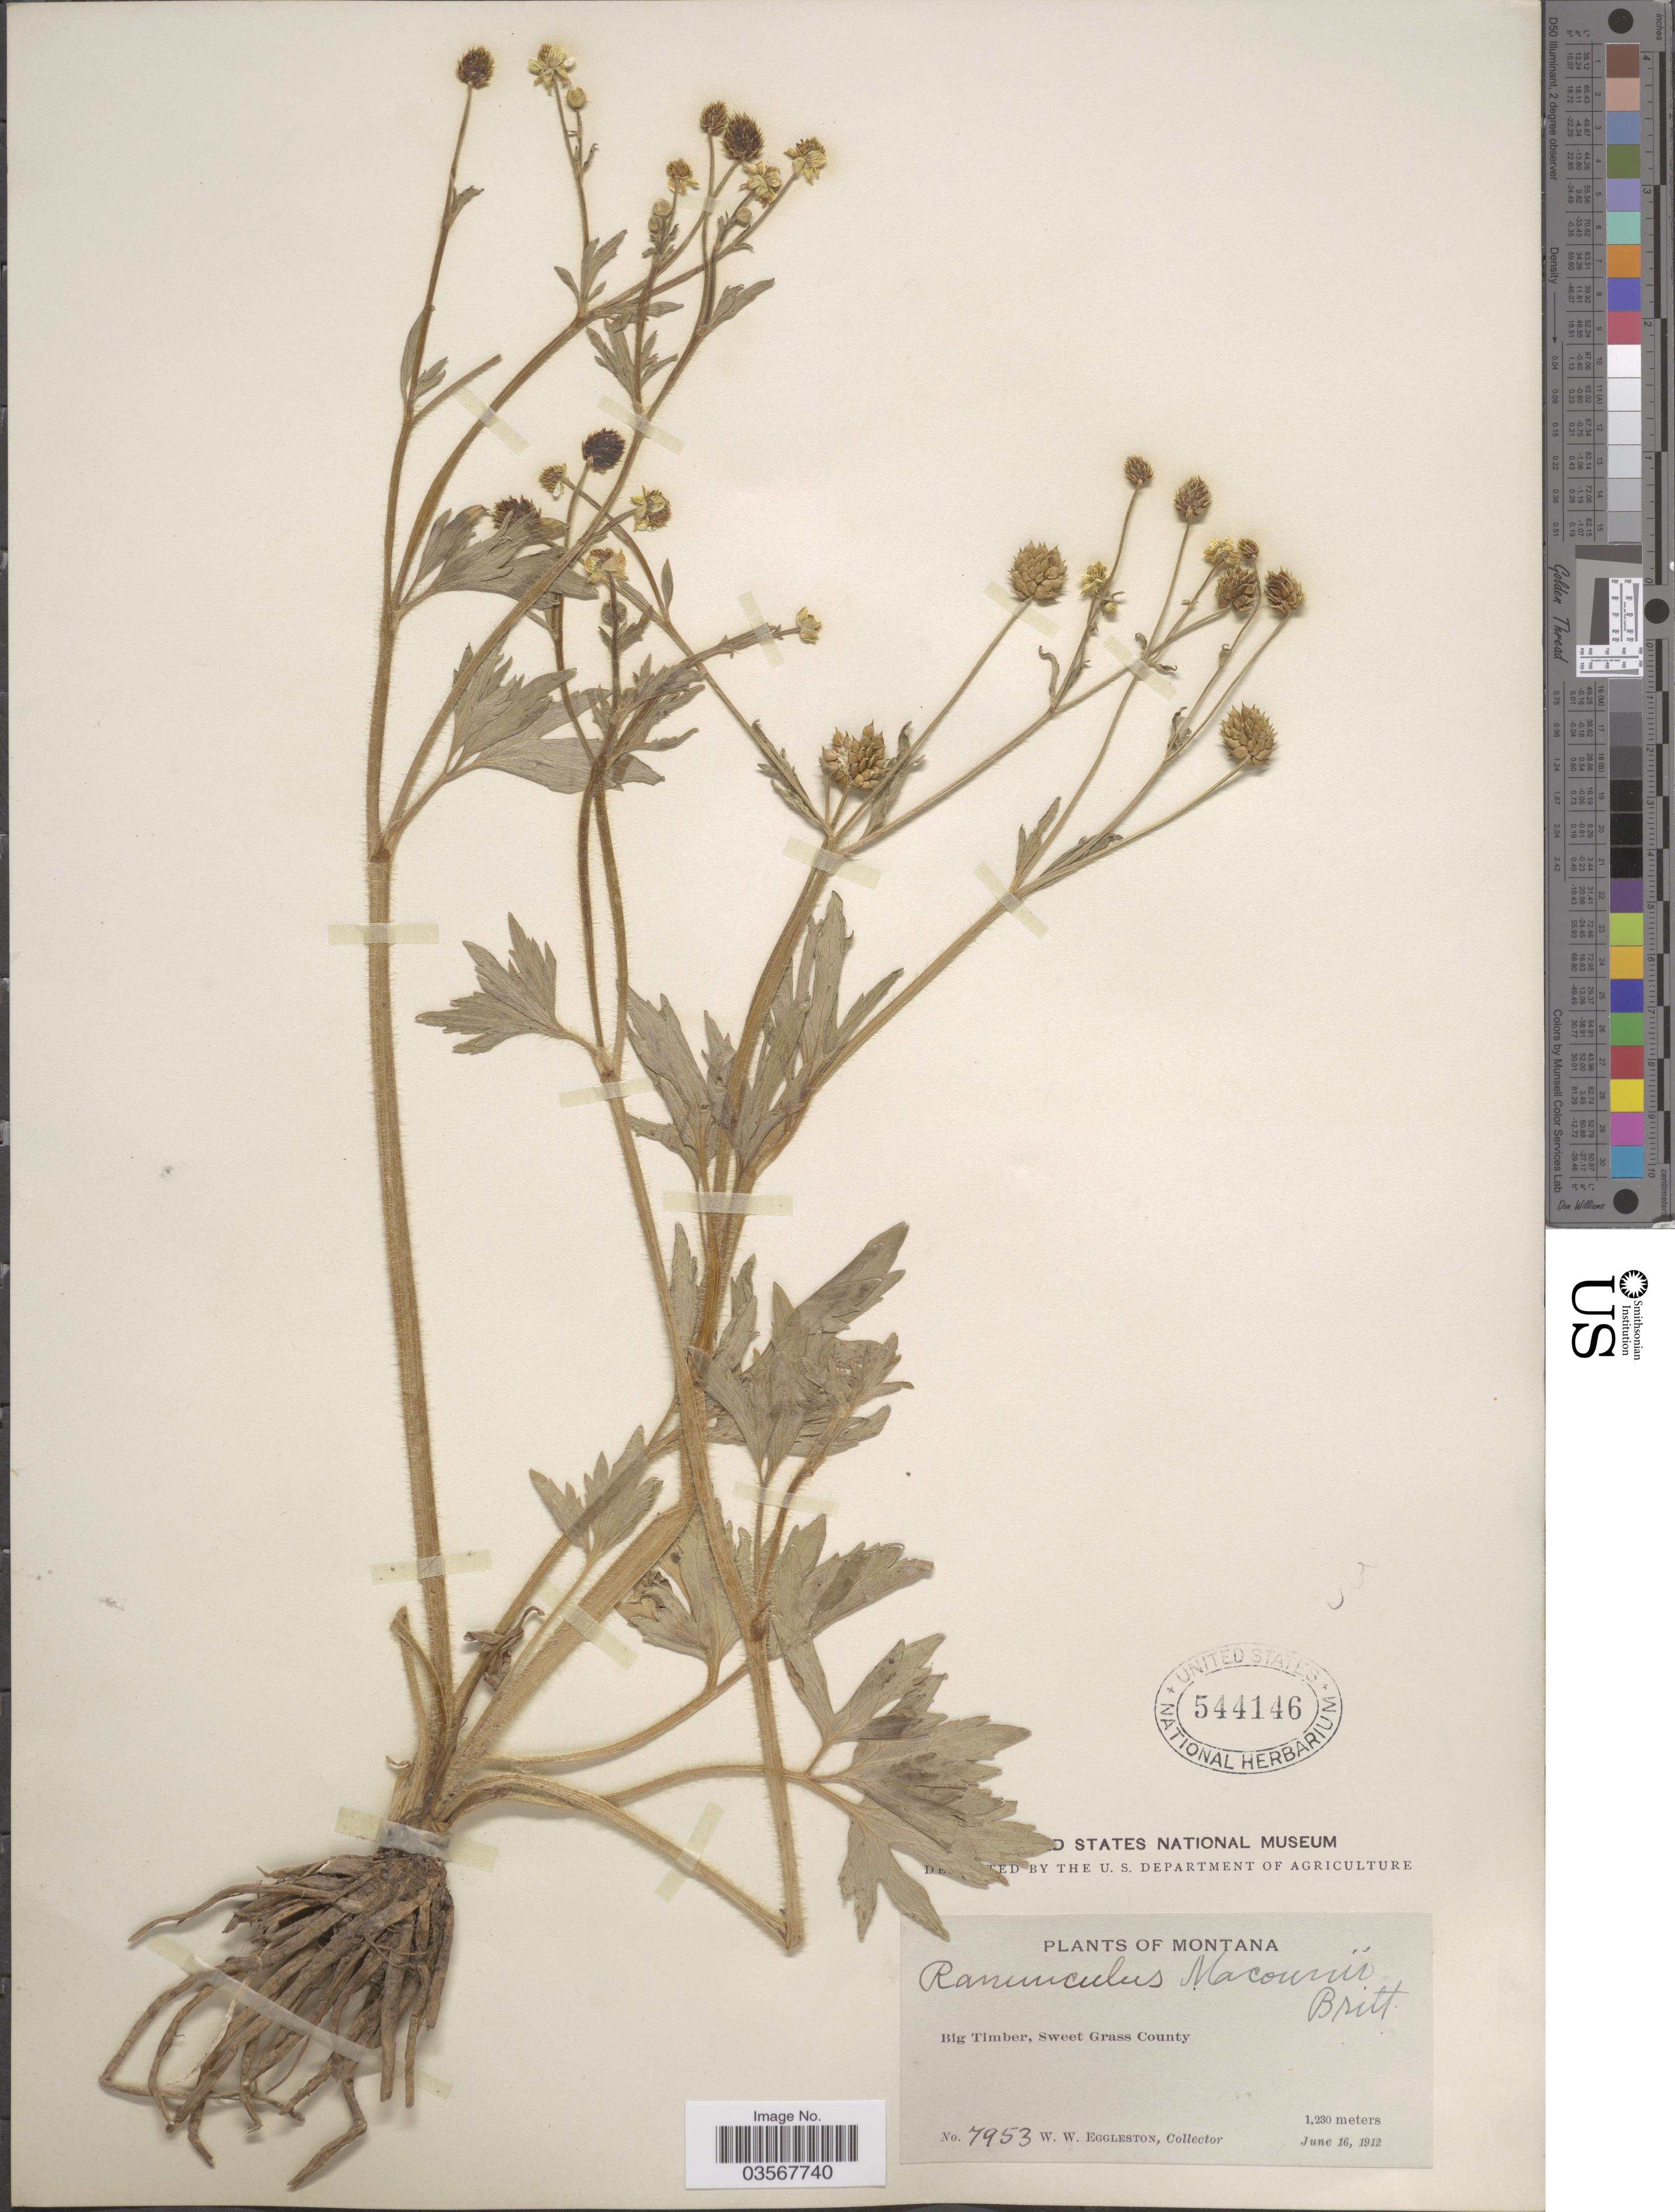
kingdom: Plantae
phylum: Tracheophyta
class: Magnoliopsida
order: Ranunculales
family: Ranunculaceae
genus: Ranunculus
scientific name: Ranunculus macounii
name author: Britton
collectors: W. W. Eggleston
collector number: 7953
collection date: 1912-06-16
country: United States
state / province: Montana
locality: Big Timber, Sweet Grass County.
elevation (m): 1230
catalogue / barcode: US 544146